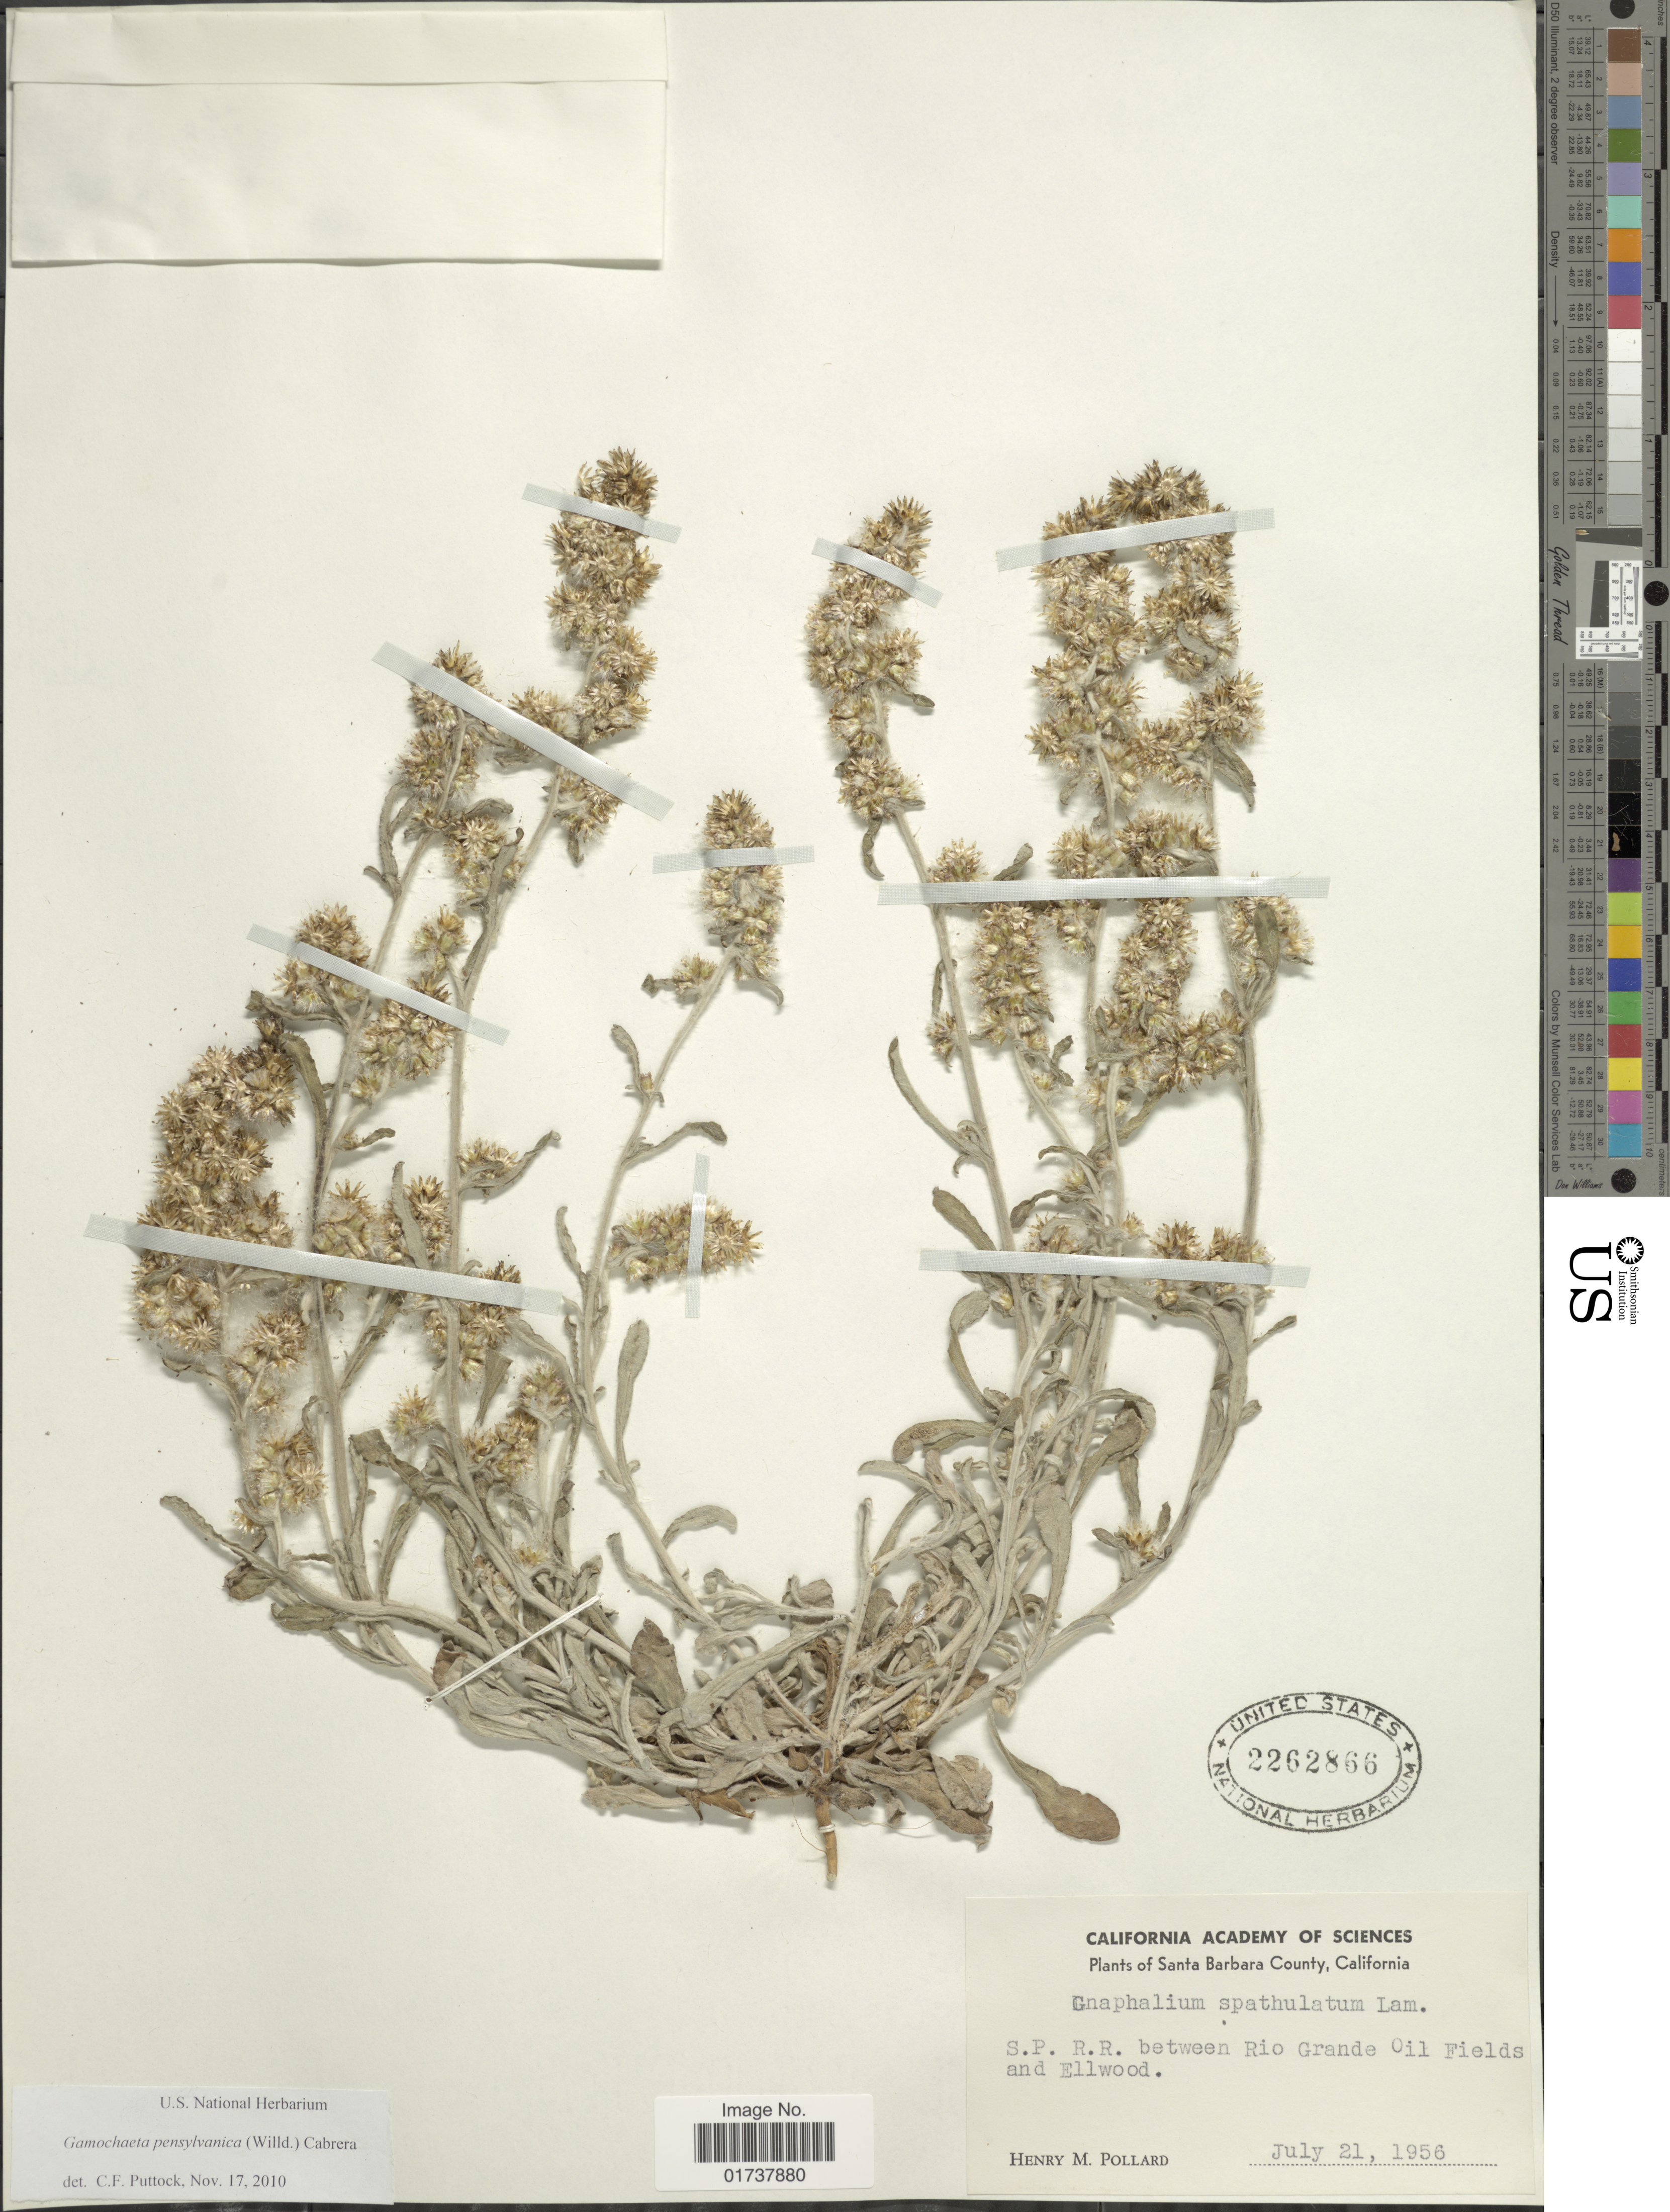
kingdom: Plantae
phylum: Tracheophyta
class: Magnoliopsida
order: Asterales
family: Asteraceae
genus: Gamochaeta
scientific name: Gamochaeta pensylvanica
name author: (Willd.) Cabrera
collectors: H. M. Pollard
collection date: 1956-07-21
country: United States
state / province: California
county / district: Santa Barbara Co.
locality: S.P. R.R. between Rio Grande Oil Fields end Ellwood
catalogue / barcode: US 2262866